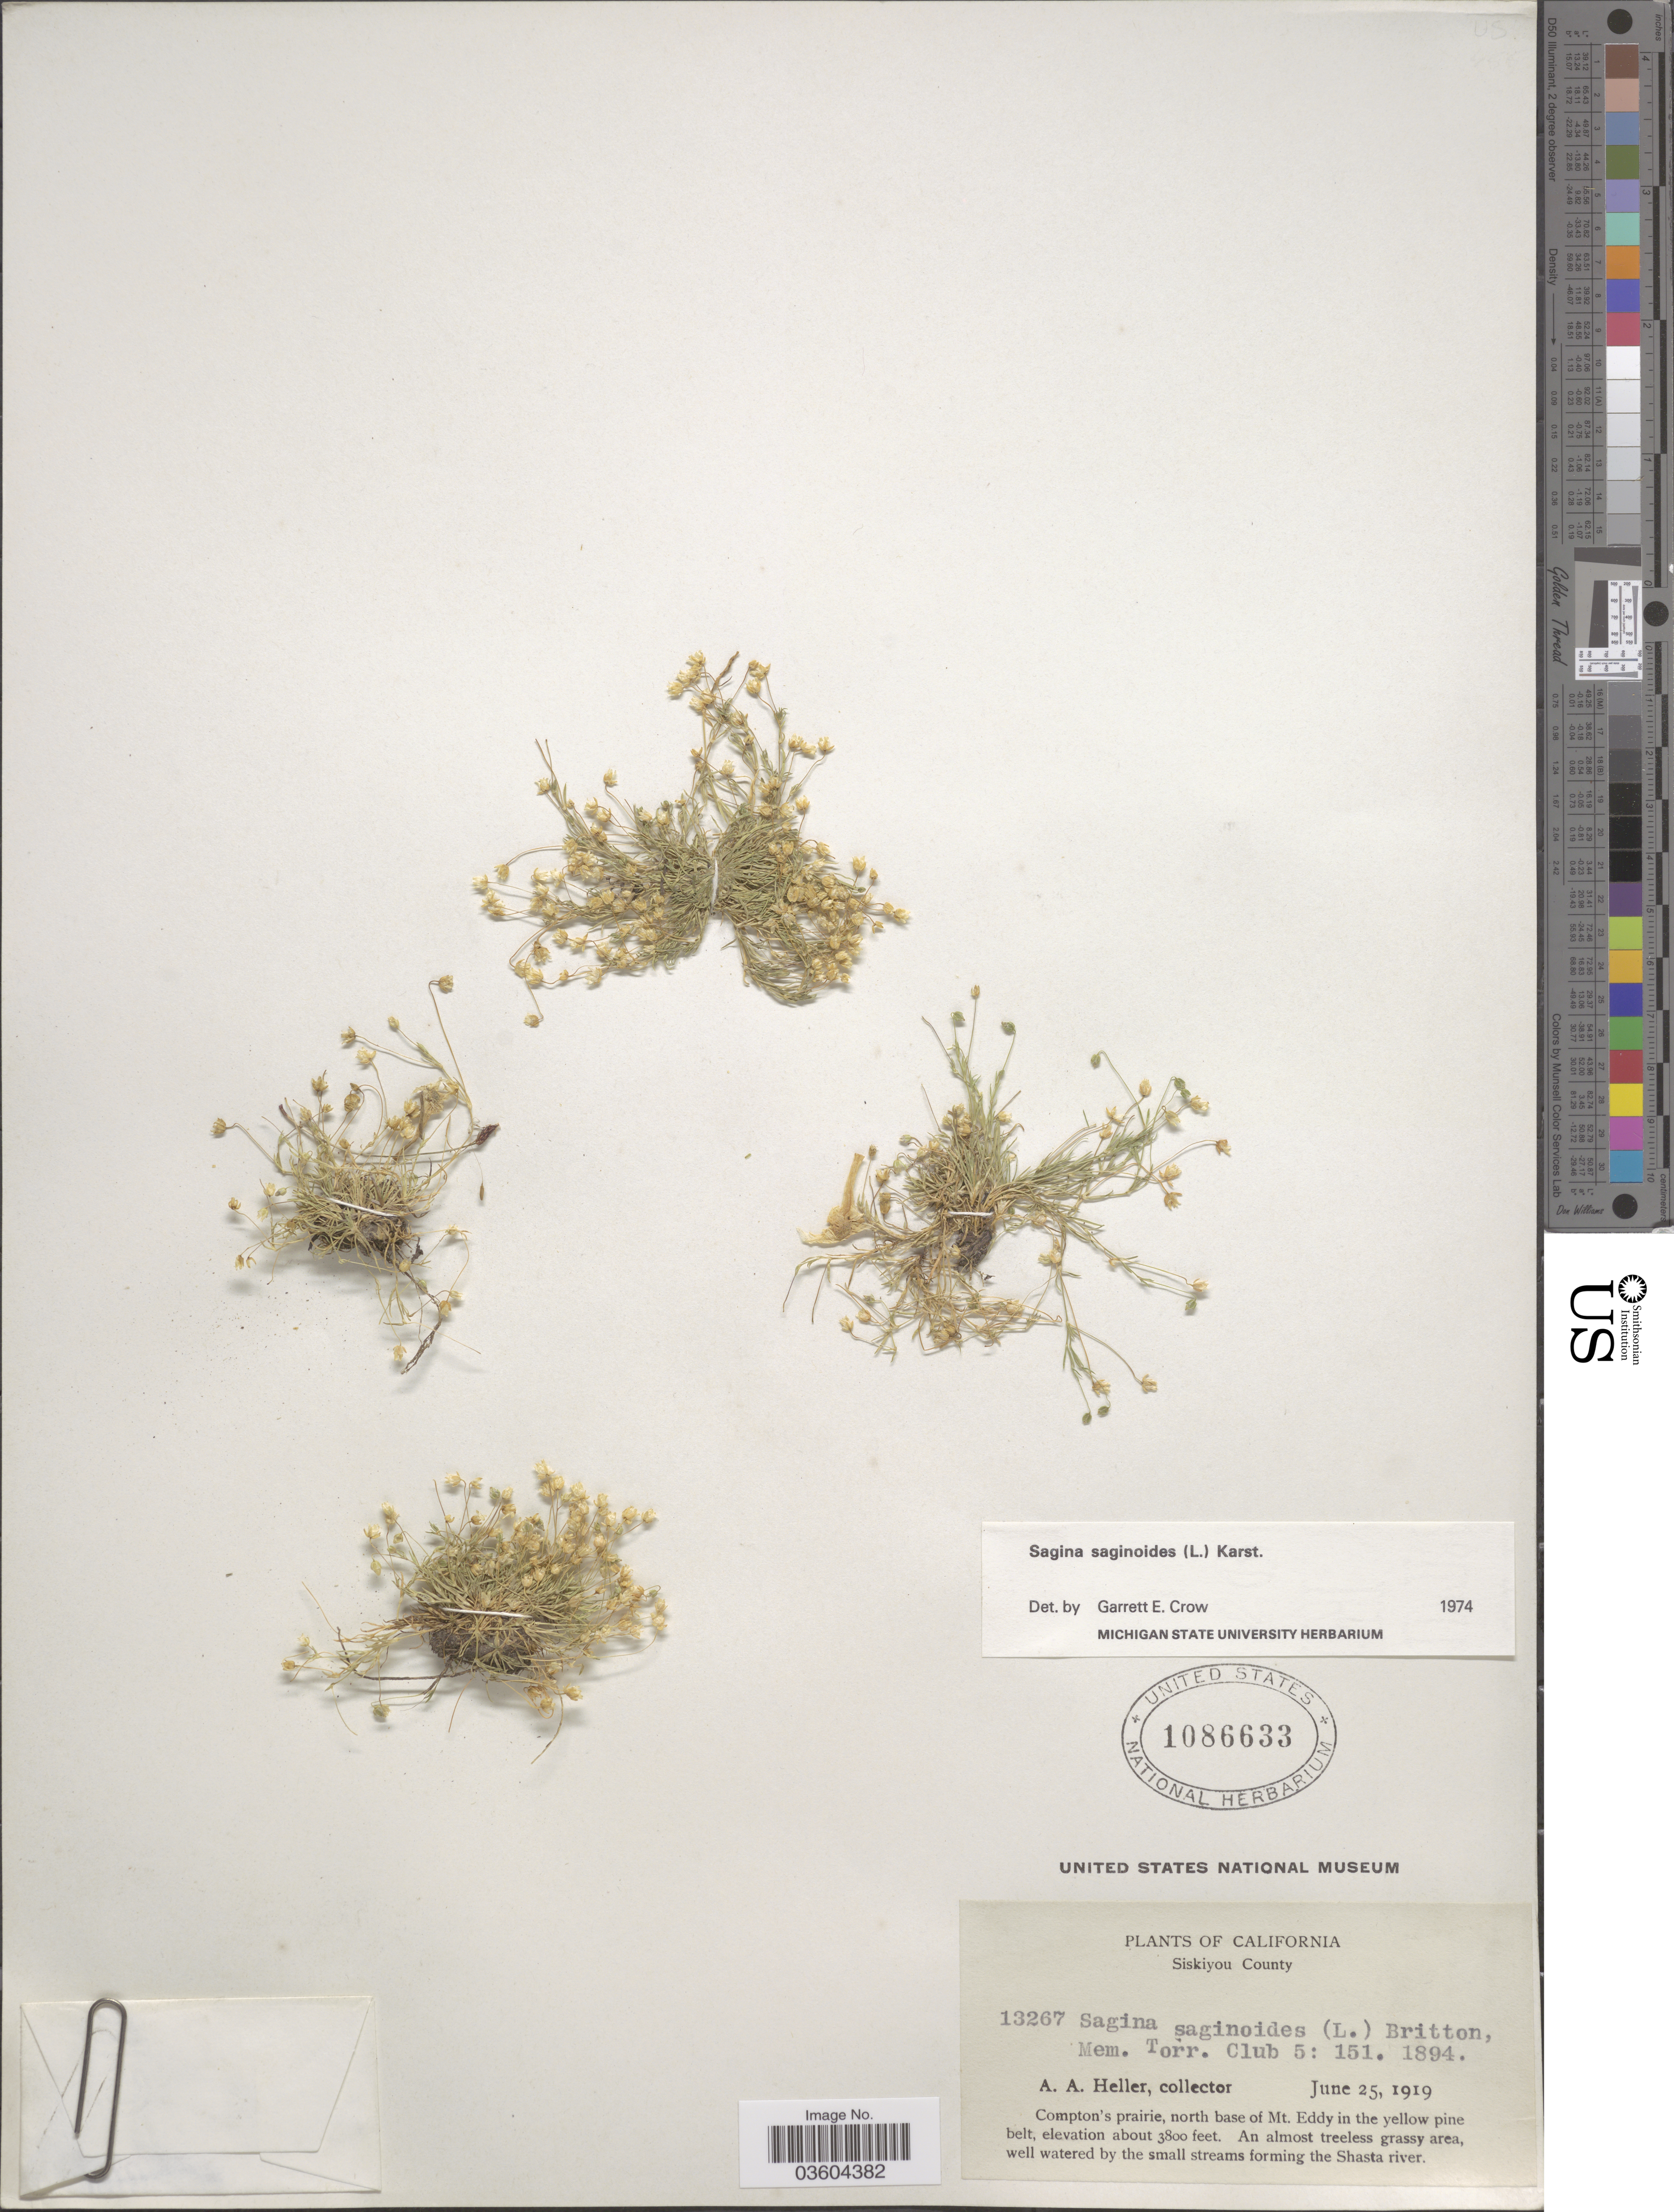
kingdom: Plantae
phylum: Tracheophyta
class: Magnoliopsida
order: Caryophyllales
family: Caryophyllaceae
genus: Sagina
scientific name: Sagina saginoides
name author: (L.) H. Karst.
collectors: A. A. Heller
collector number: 13267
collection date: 1919-06-25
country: United States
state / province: California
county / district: Siskiyou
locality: Siskiyou County. Compton's prairie, north base of Mt. Eddy in the yellow pine belt. Well watered by the small streams forming the Shasta river.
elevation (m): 1158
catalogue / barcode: US 1086633